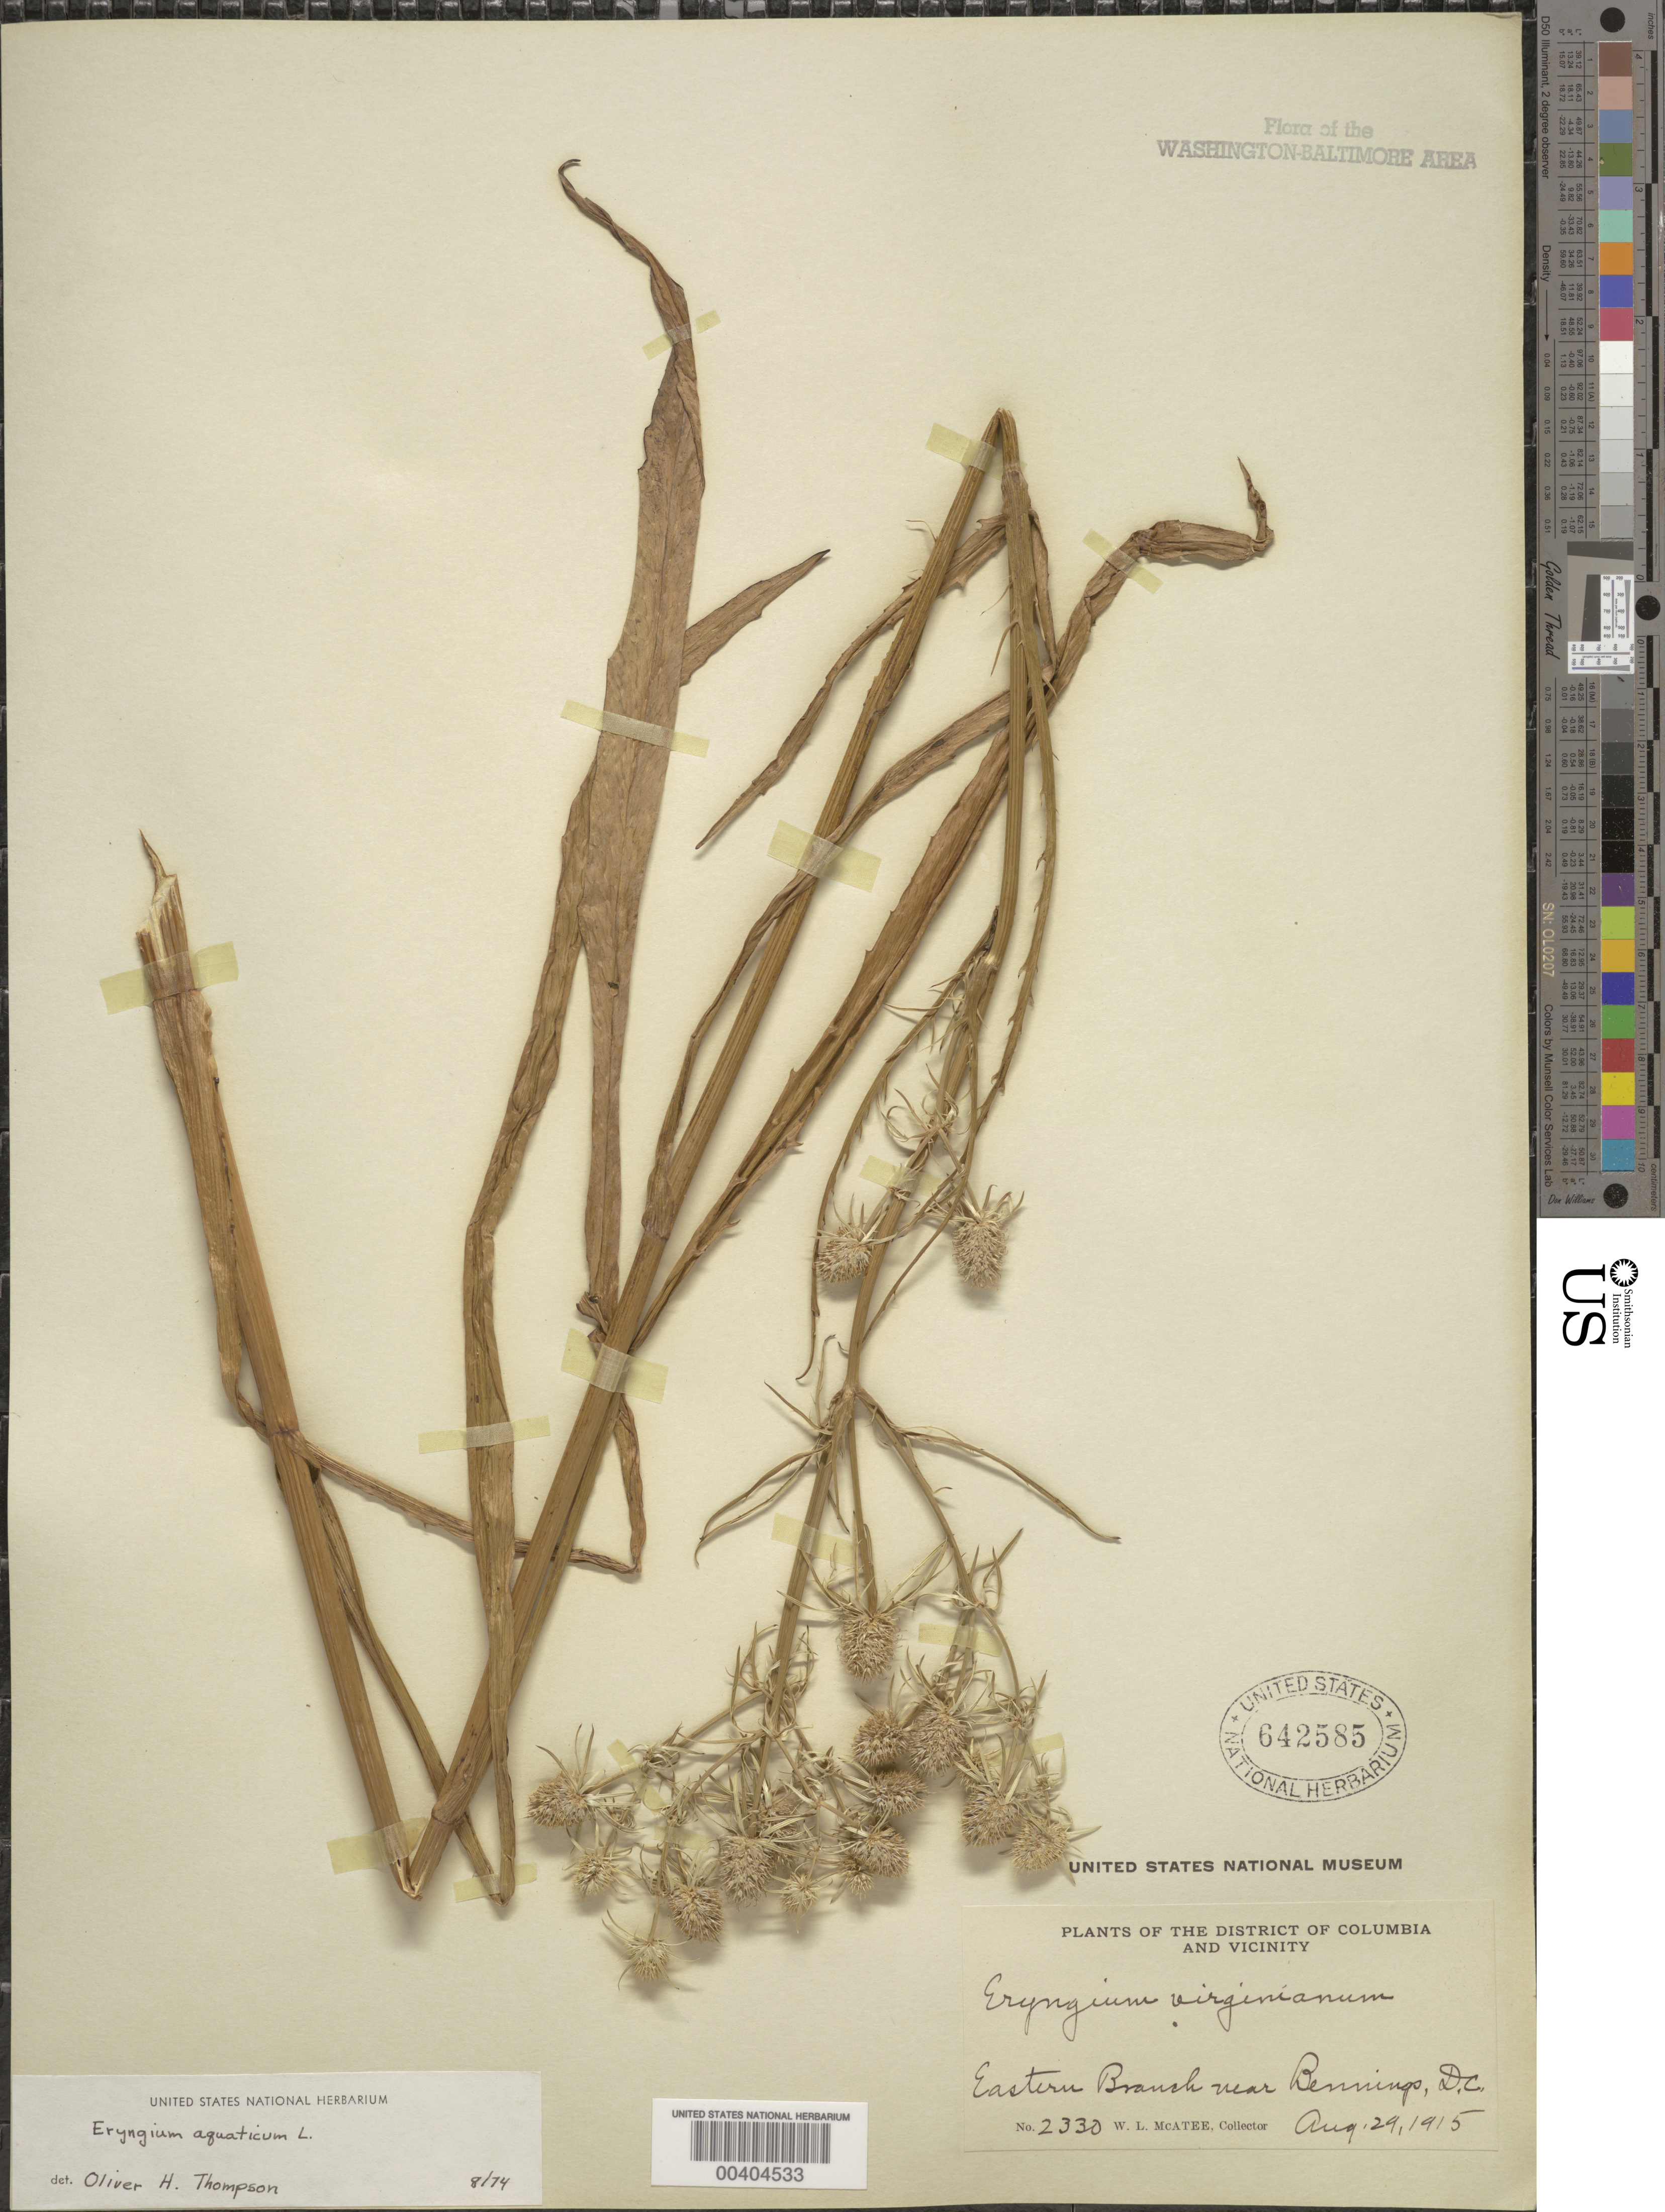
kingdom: Plantae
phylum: Tracheophyta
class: Magnoliopsida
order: Apiales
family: Apiaceae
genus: Eryngium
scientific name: Eryngium aquaticum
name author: L.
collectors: W. McAtee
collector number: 2330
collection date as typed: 29 Aug 1915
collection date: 1915-08-29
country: United States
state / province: District of Columbia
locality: Eastern Branch, Bennings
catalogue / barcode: US 642585